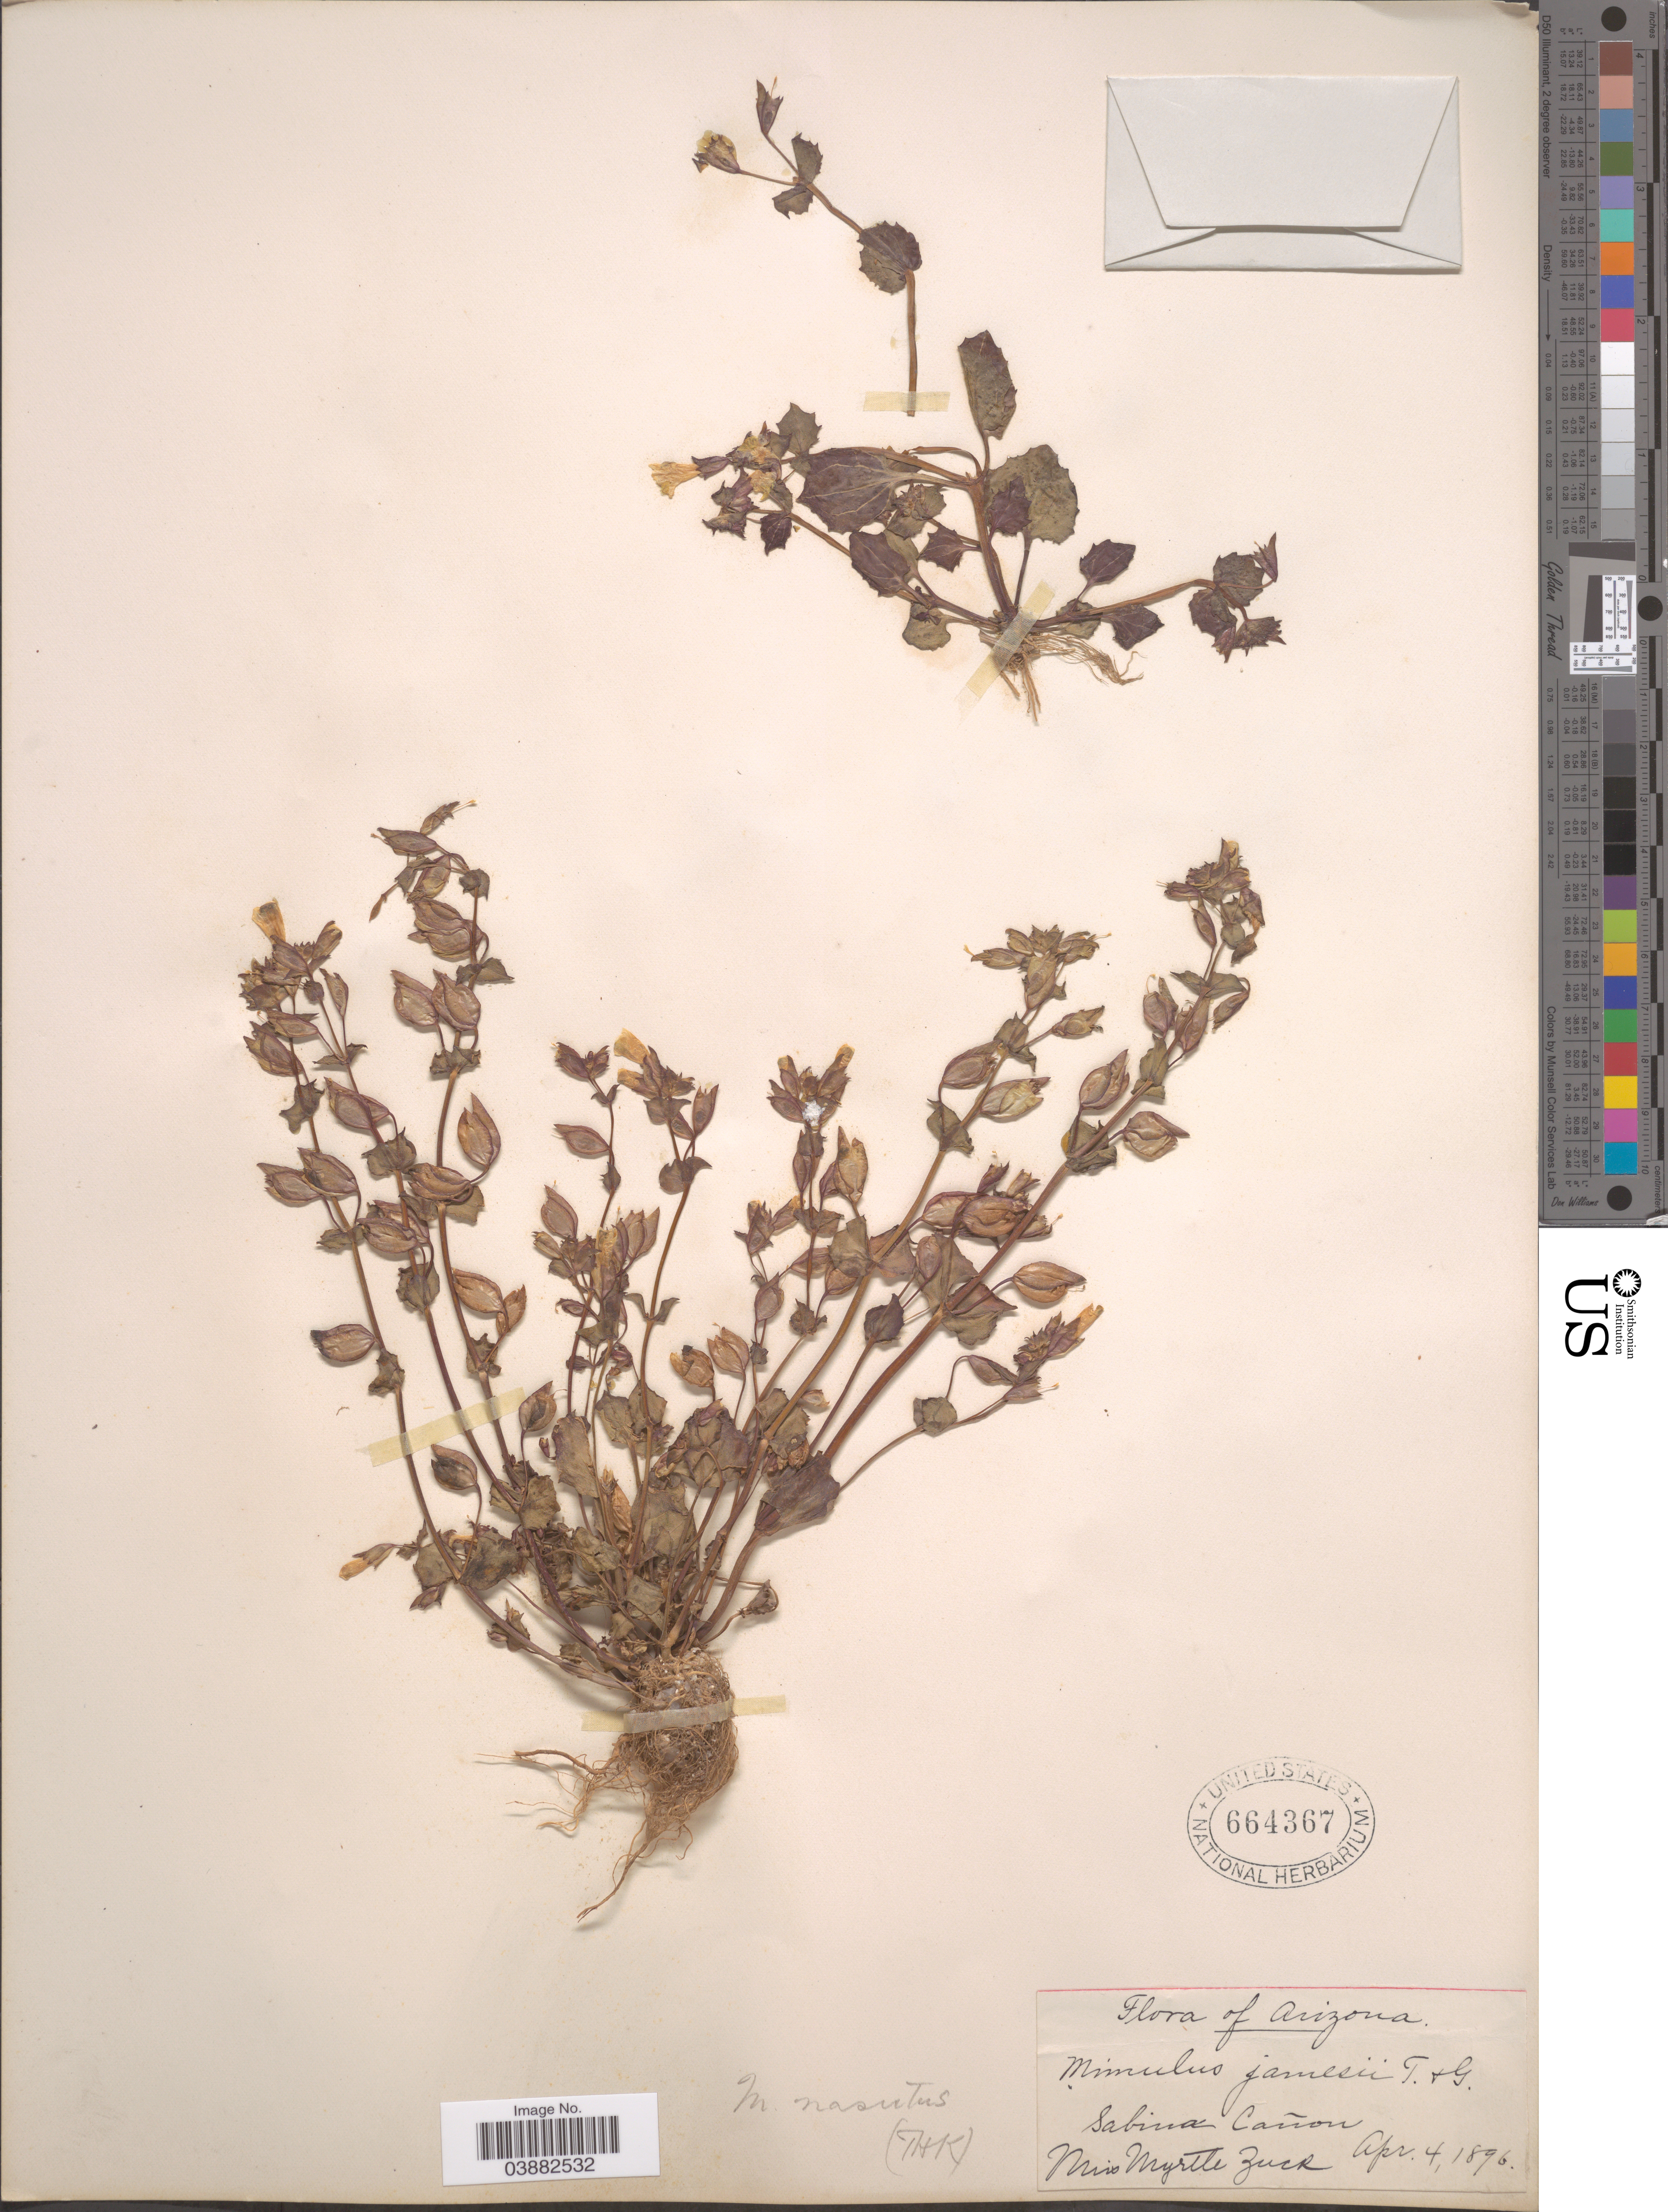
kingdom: Plantae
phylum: Tracheophyta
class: Magnoliopsida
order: Lamiales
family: Phrymaceae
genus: Mimulus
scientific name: Mimulus nasutus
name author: Greene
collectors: M. Zuck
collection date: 1896-04-04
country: United States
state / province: Arizona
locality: Sabina Cañon.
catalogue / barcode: US 664367